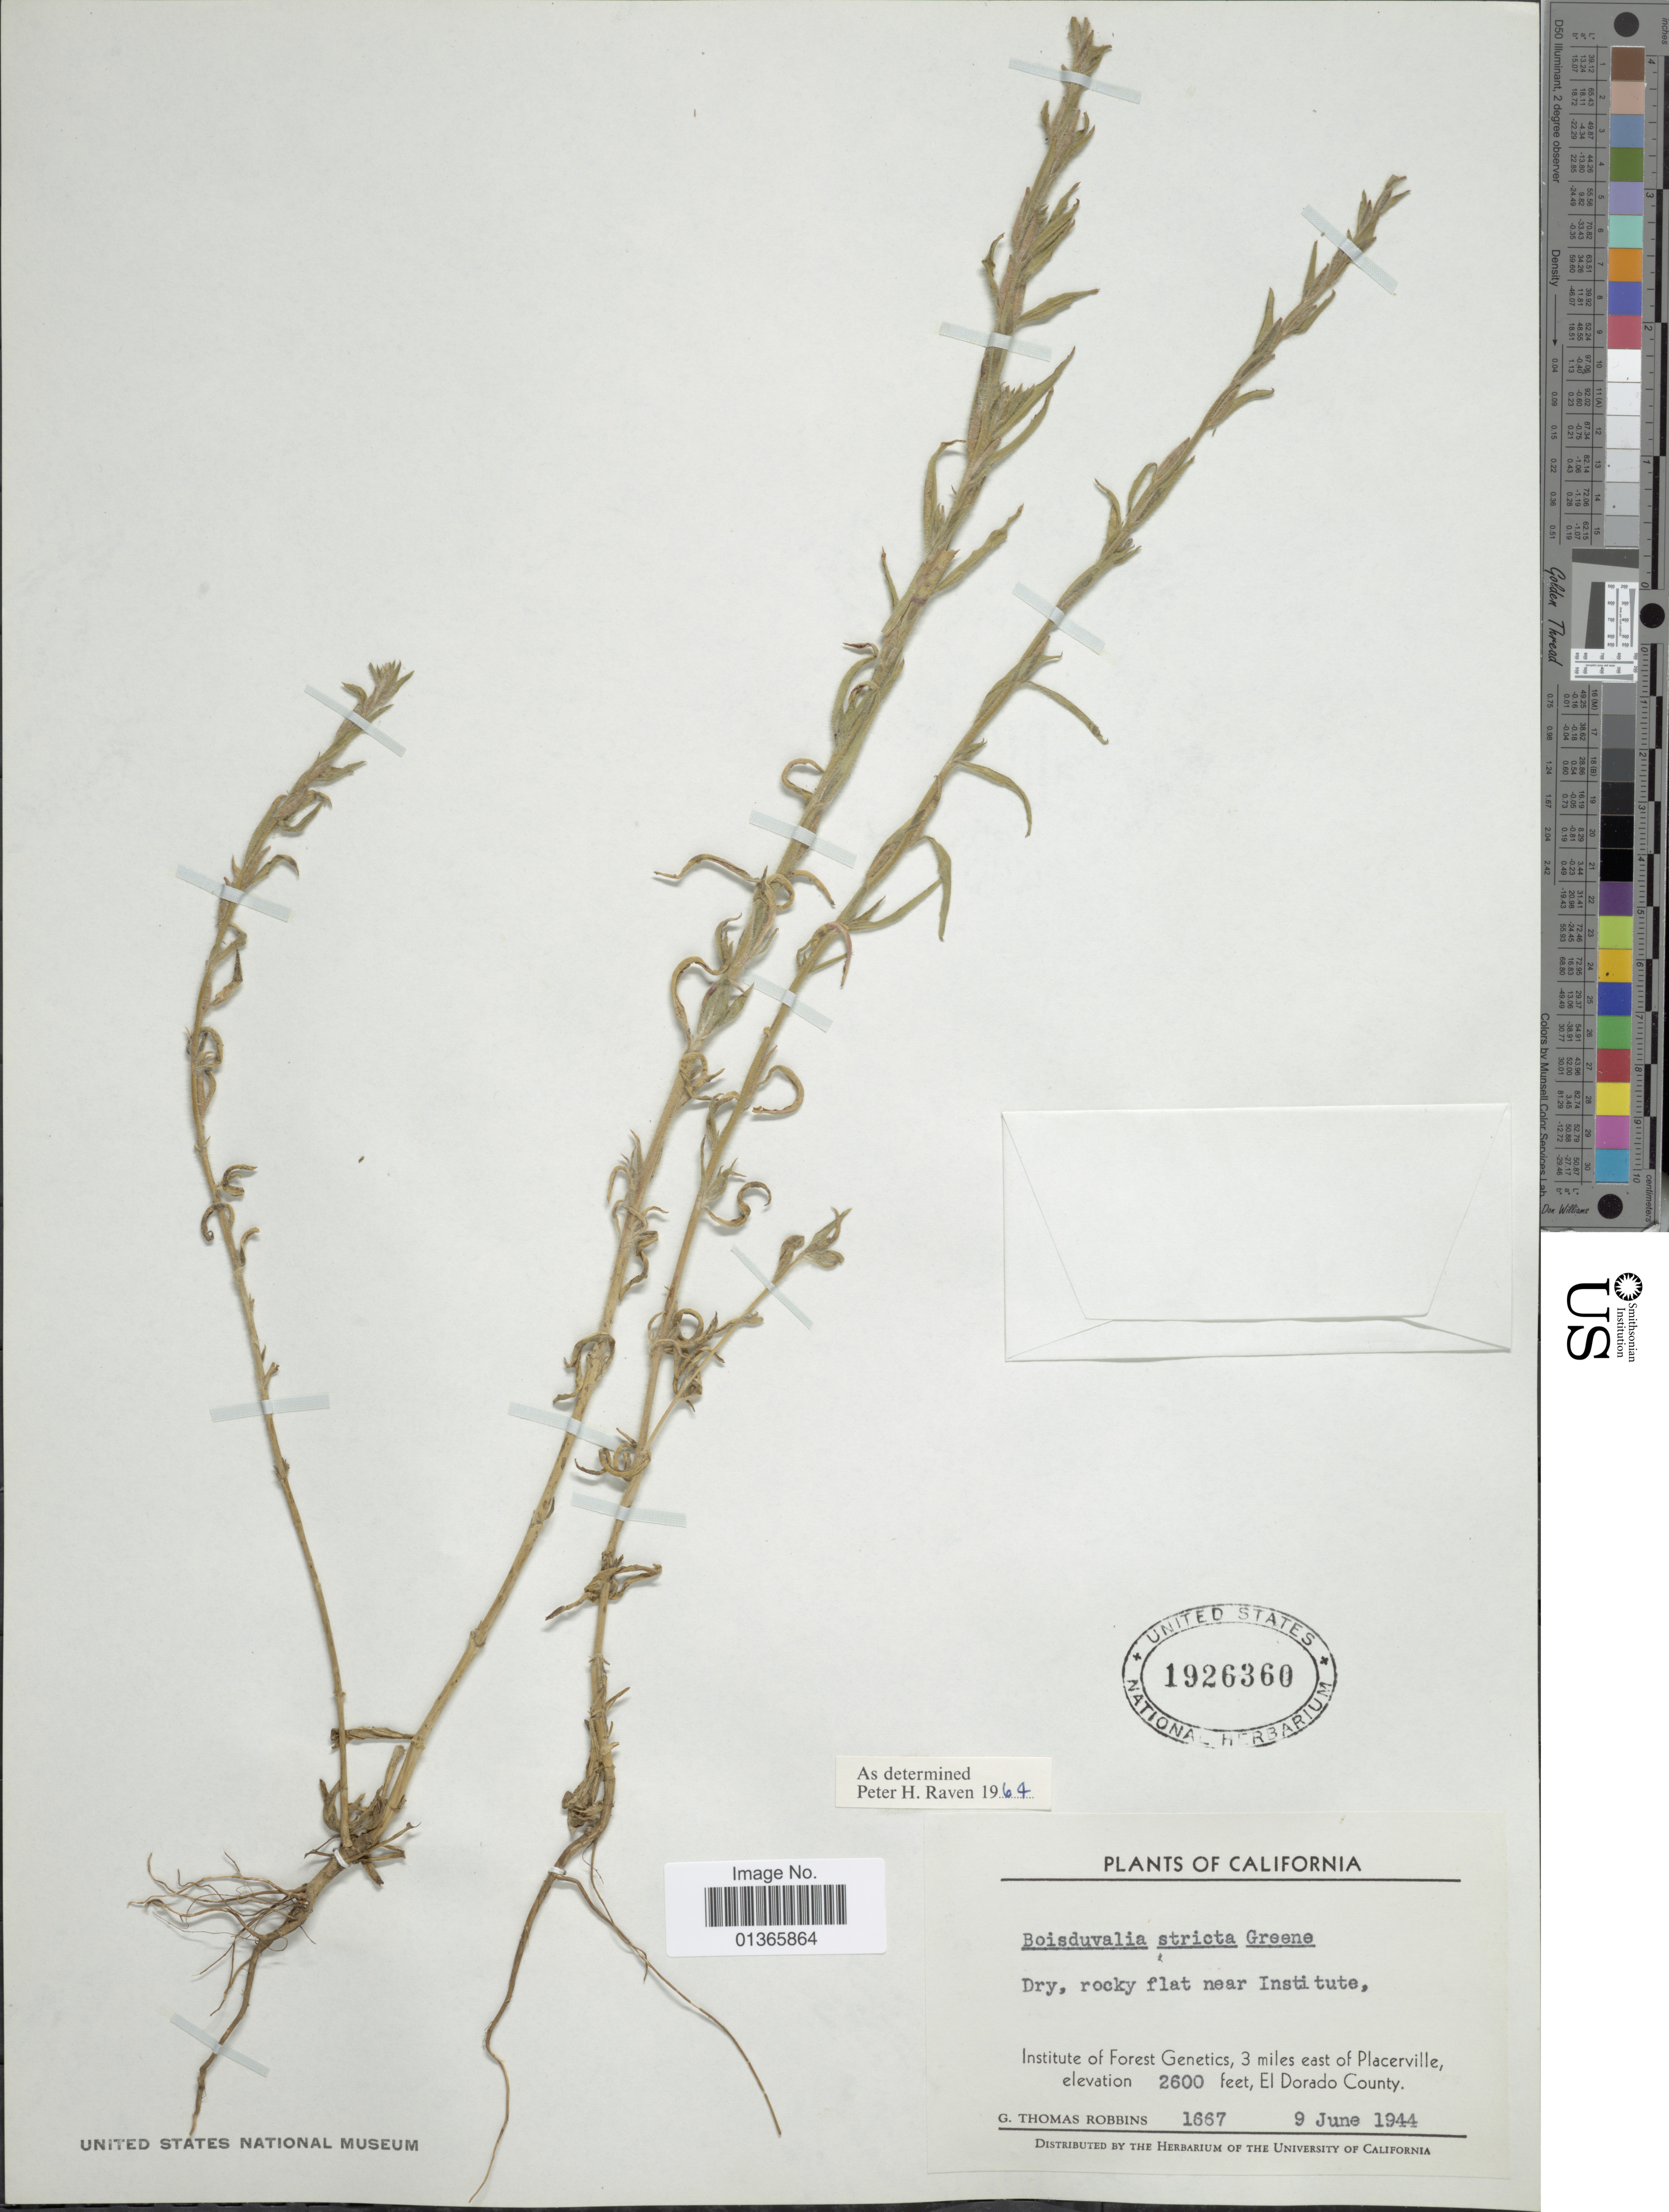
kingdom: Plantae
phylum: Tracheophyta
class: Magnoliopsida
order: Myrtales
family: Onagraceae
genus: Epilobium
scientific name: Epilobium torreyi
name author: (S. Watson) Hoch & P.H. Raven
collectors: G. T. Robbins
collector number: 1667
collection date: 1944-06-09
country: United States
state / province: California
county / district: El Dorado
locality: Institute of Forest Genetics, 3 miles east of Placerville, El Dorado County.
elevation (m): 792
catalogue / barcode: US 1926360